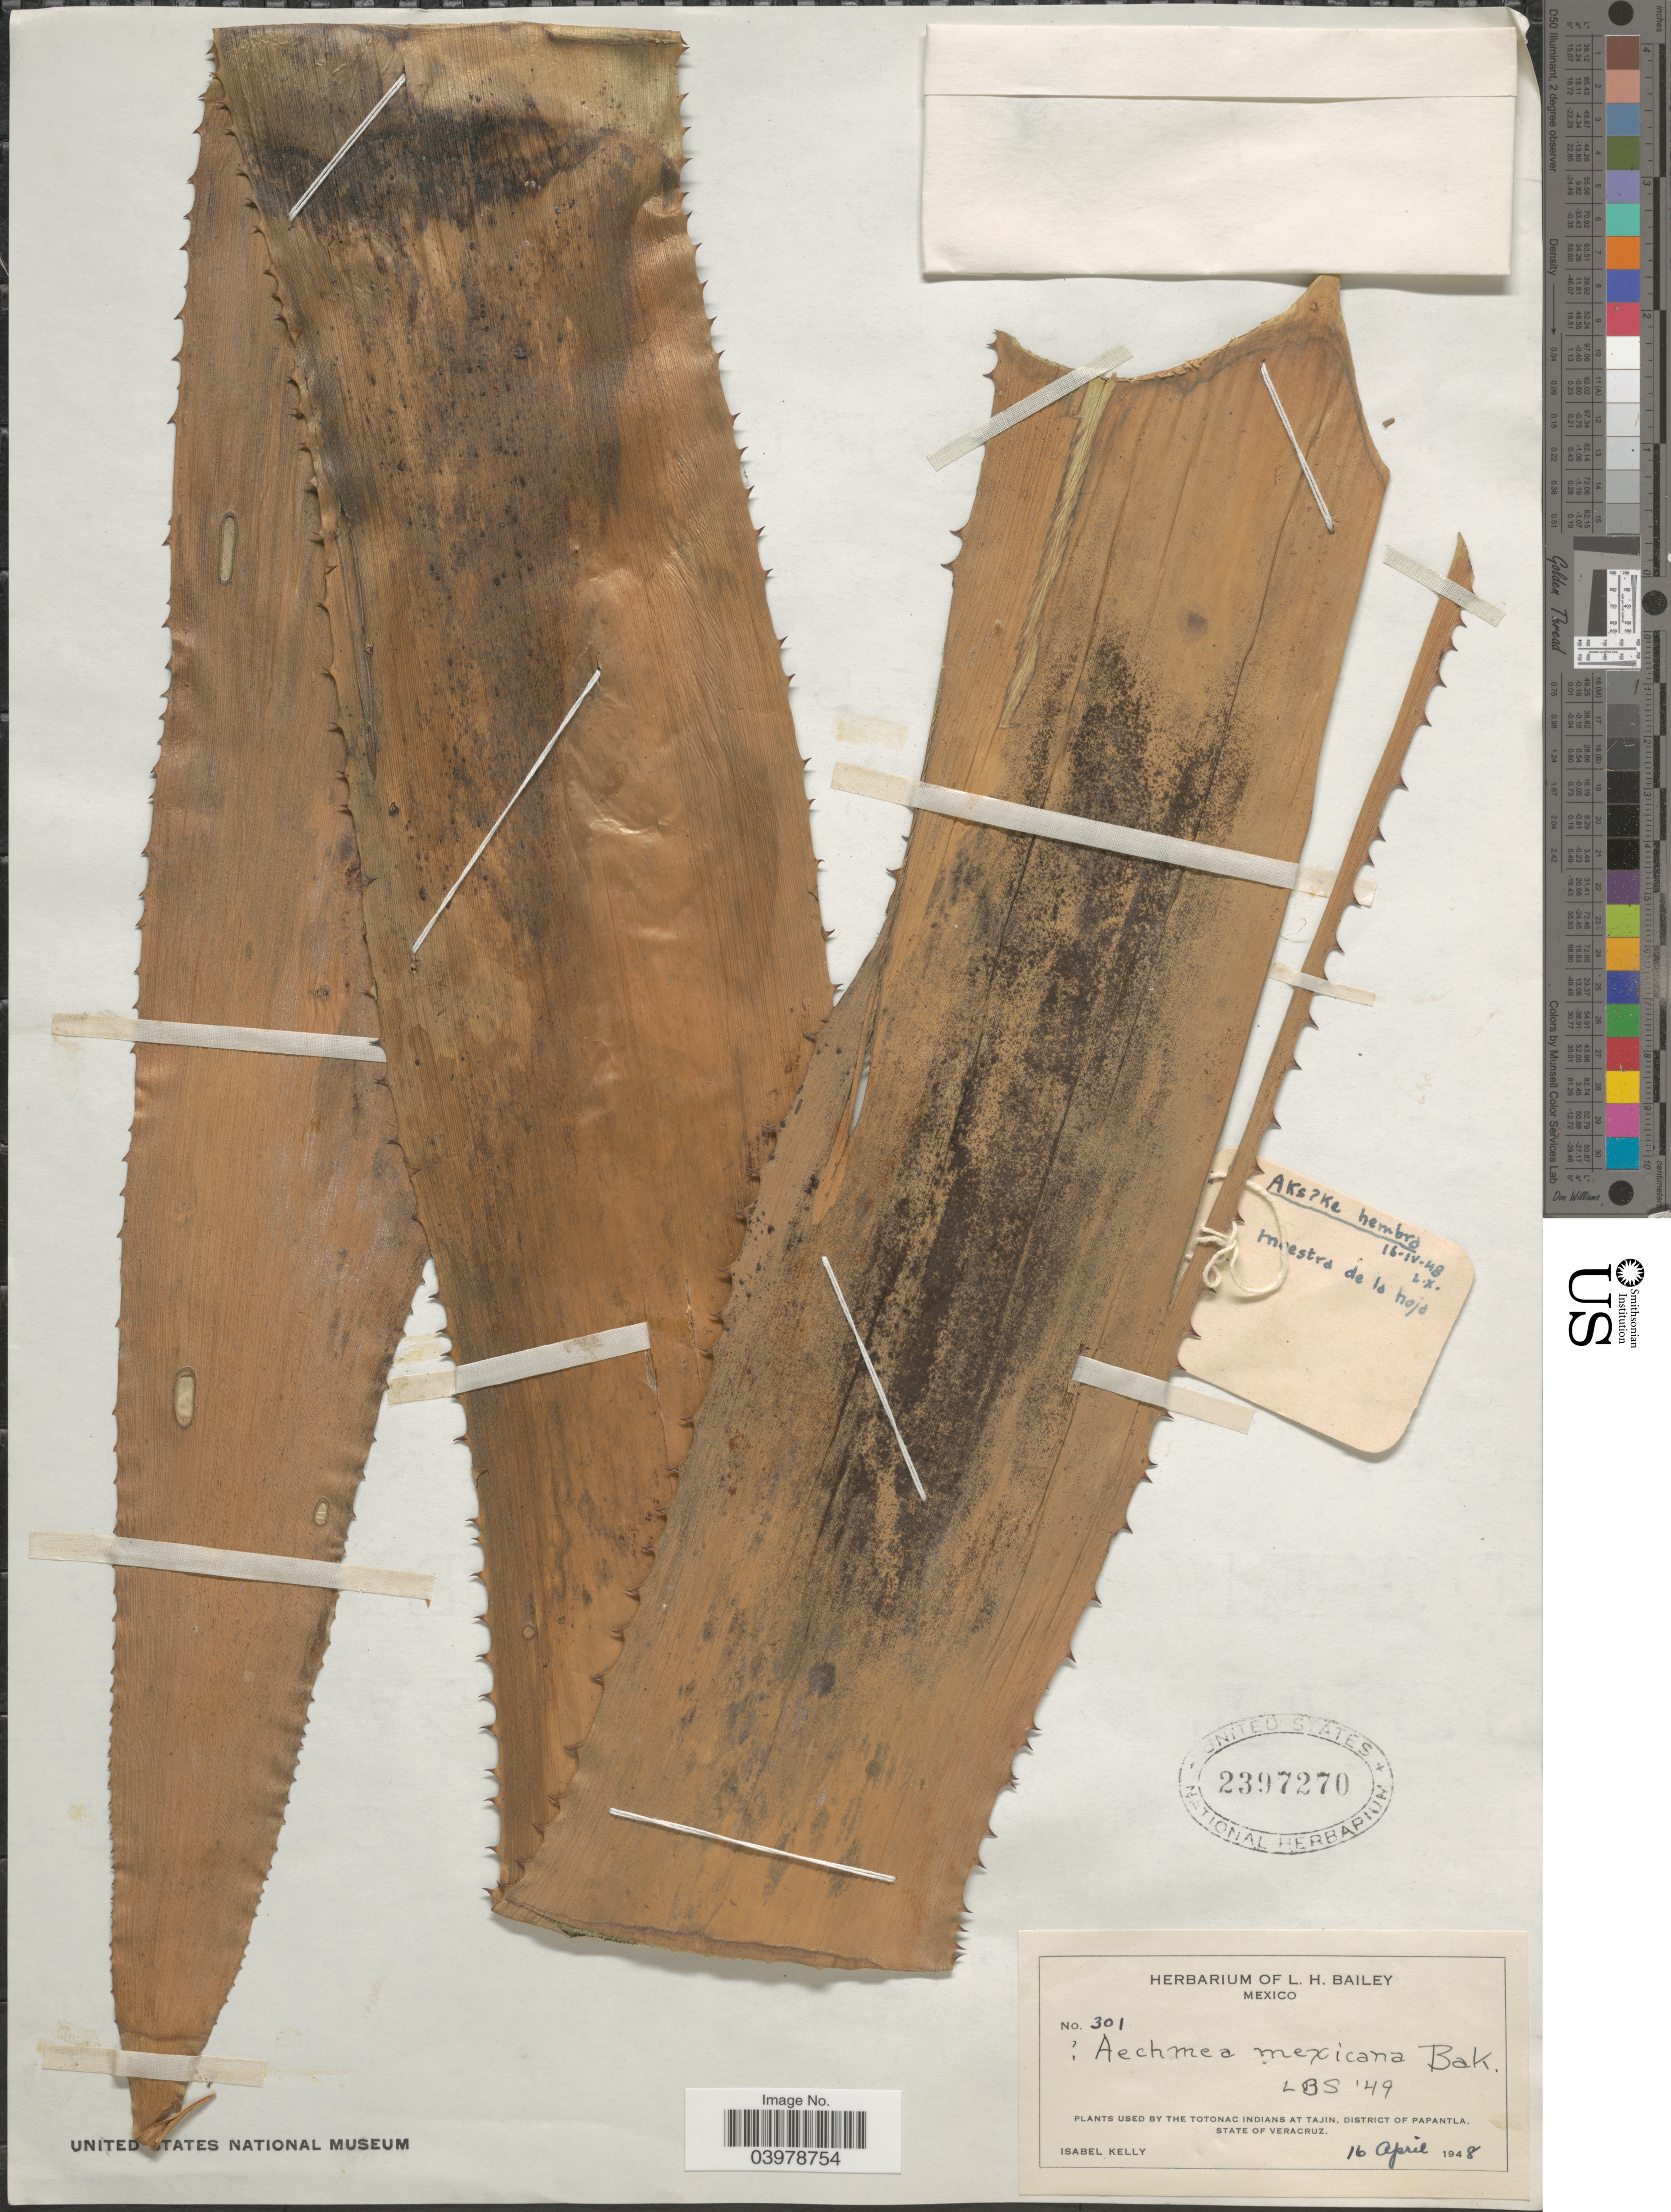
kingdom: Plantae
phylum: Tracheophyta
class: Liliopsida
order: Poales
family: Bromeliaceae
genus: Aechmea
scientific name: Aechmea mexicana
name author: Baker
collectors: I. Kelly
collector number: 301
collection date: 1948-04-16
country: Mexico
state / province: Veracruz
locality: Used by the Totonac Indians at Tajin, District of Papantla. State of Veracruz.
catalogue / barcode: US 2397270